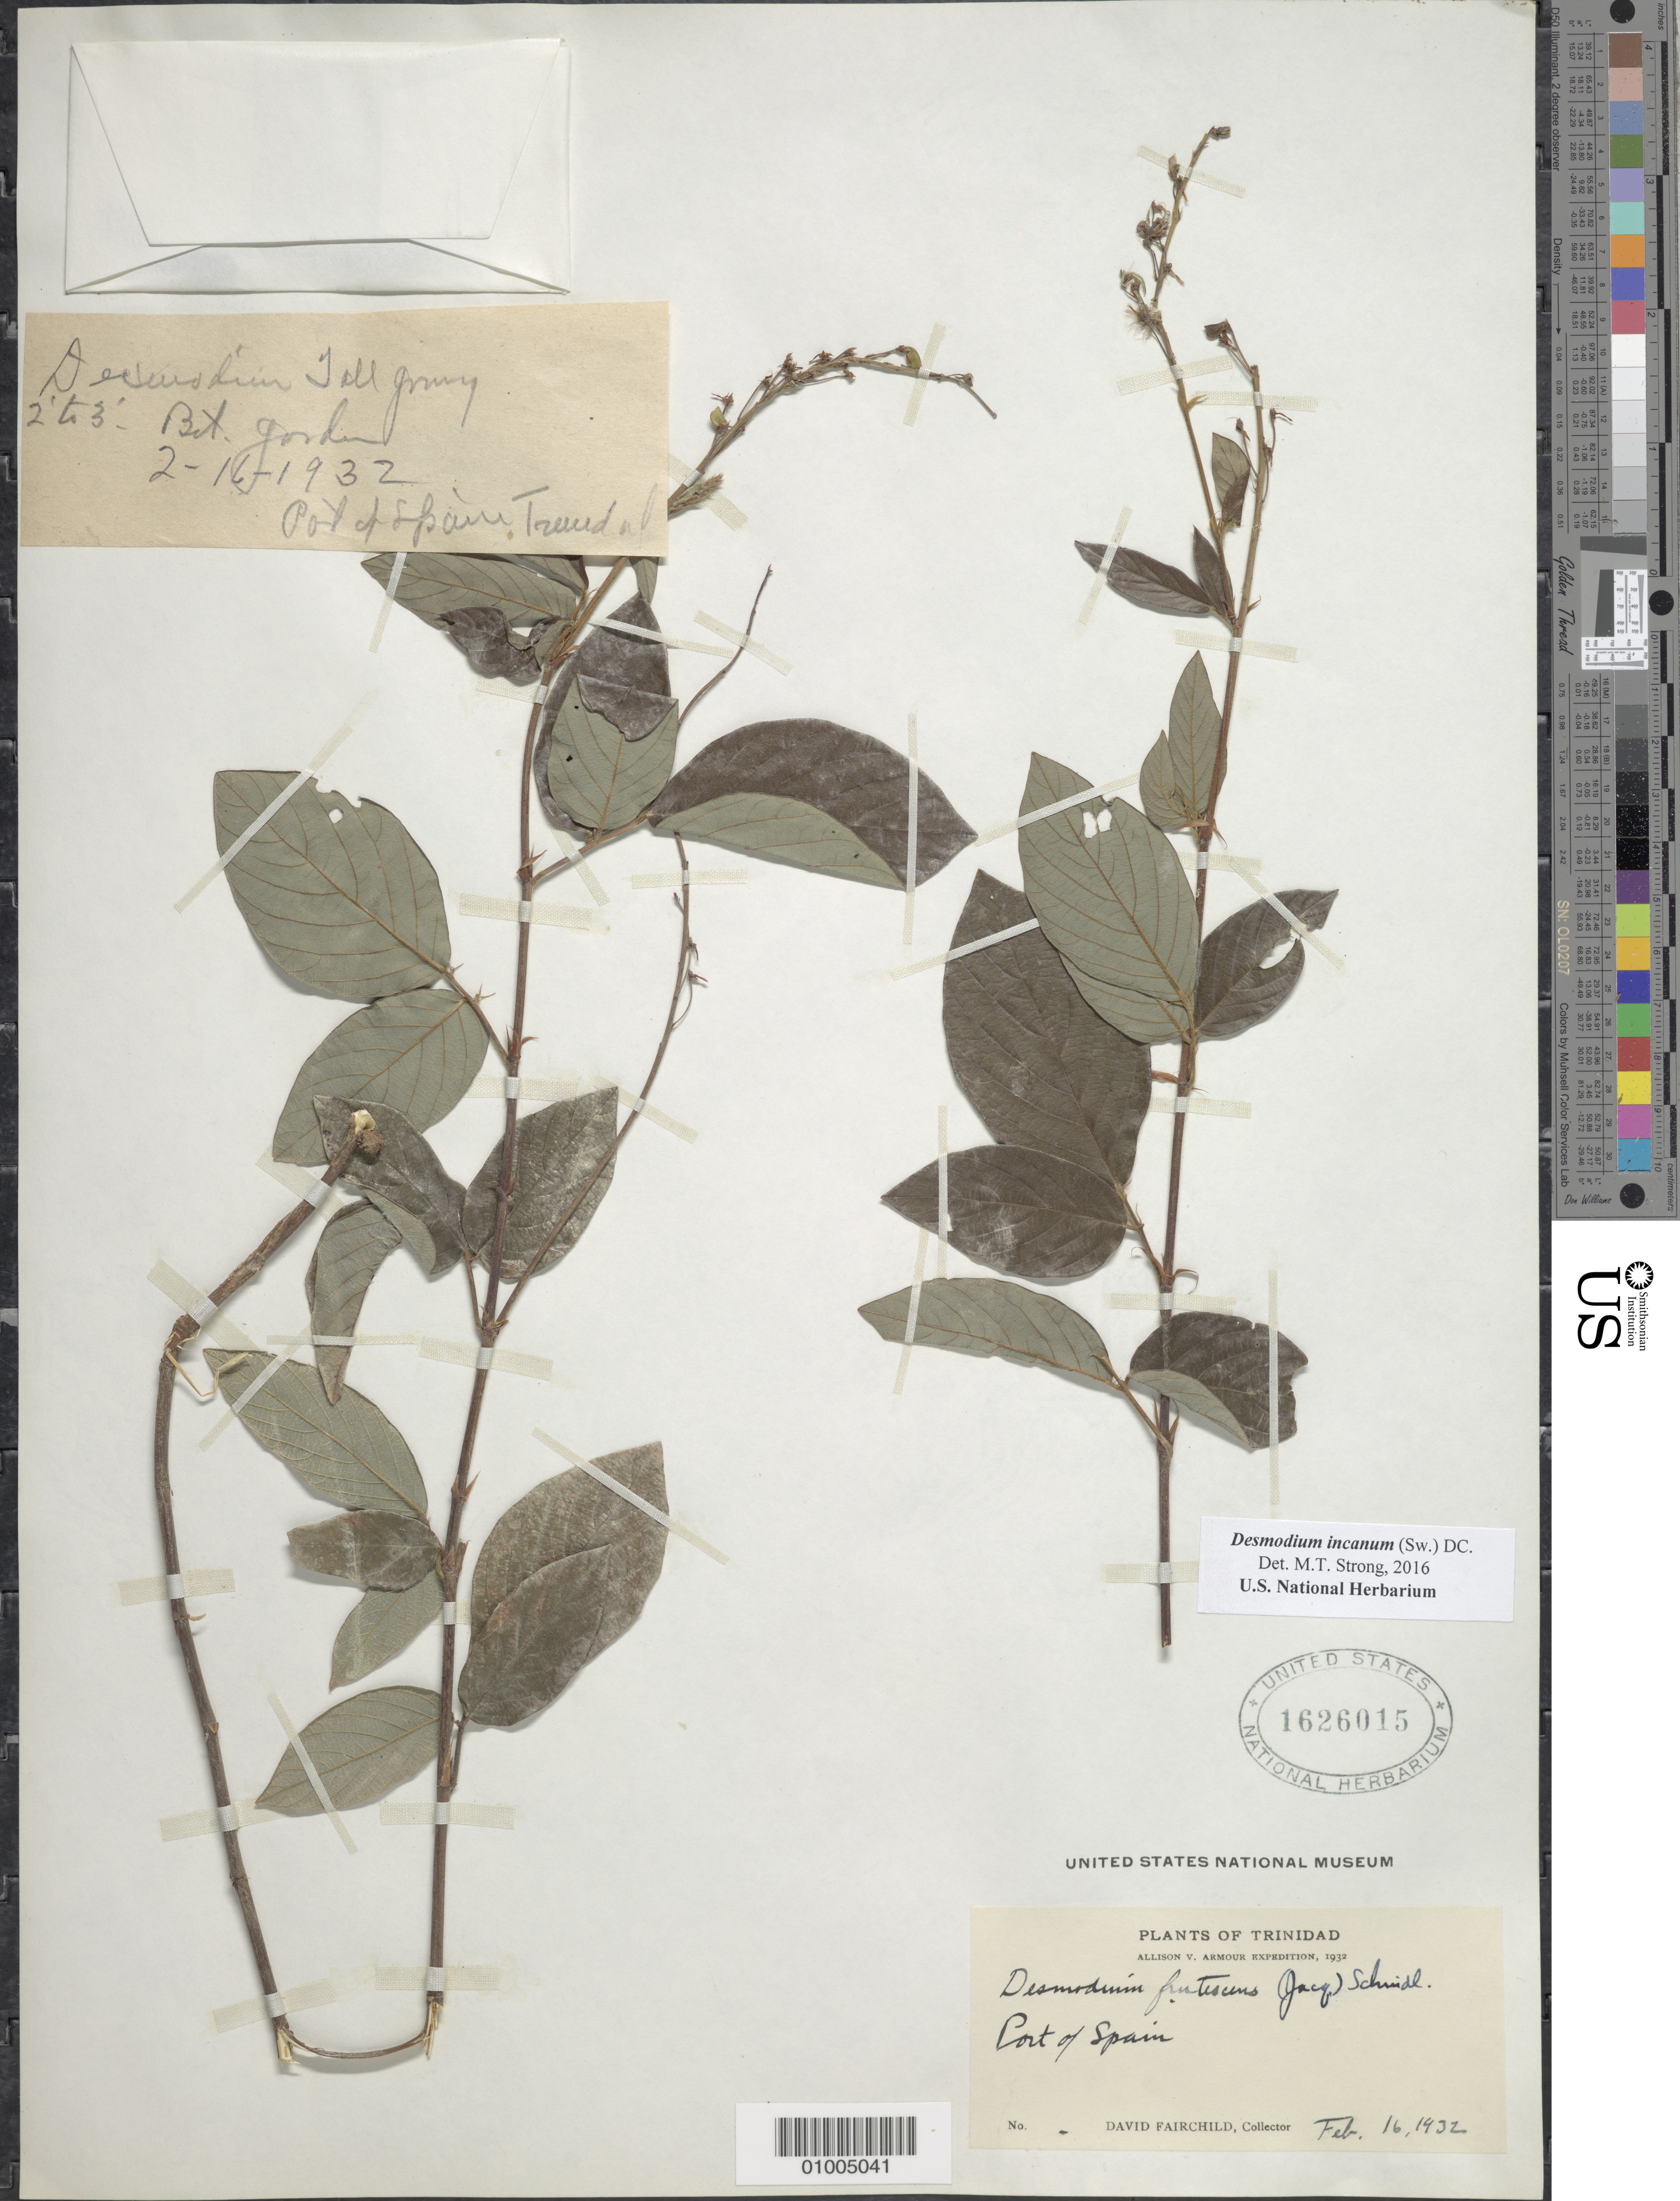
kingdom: Plantae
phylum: Tracheophyta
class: Magnoliopsida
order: Fabales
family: Fabaceae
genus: Desmodium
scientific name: Desmodium incanum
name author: (Sw.) DC.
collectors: D. Fairchild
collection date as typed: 16 Feb 1932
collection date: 1932-02-16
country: Trinidad and Tobago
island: Trinidad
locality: Port of Spain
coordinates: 0 N, 0 E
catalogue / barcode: US 1626015